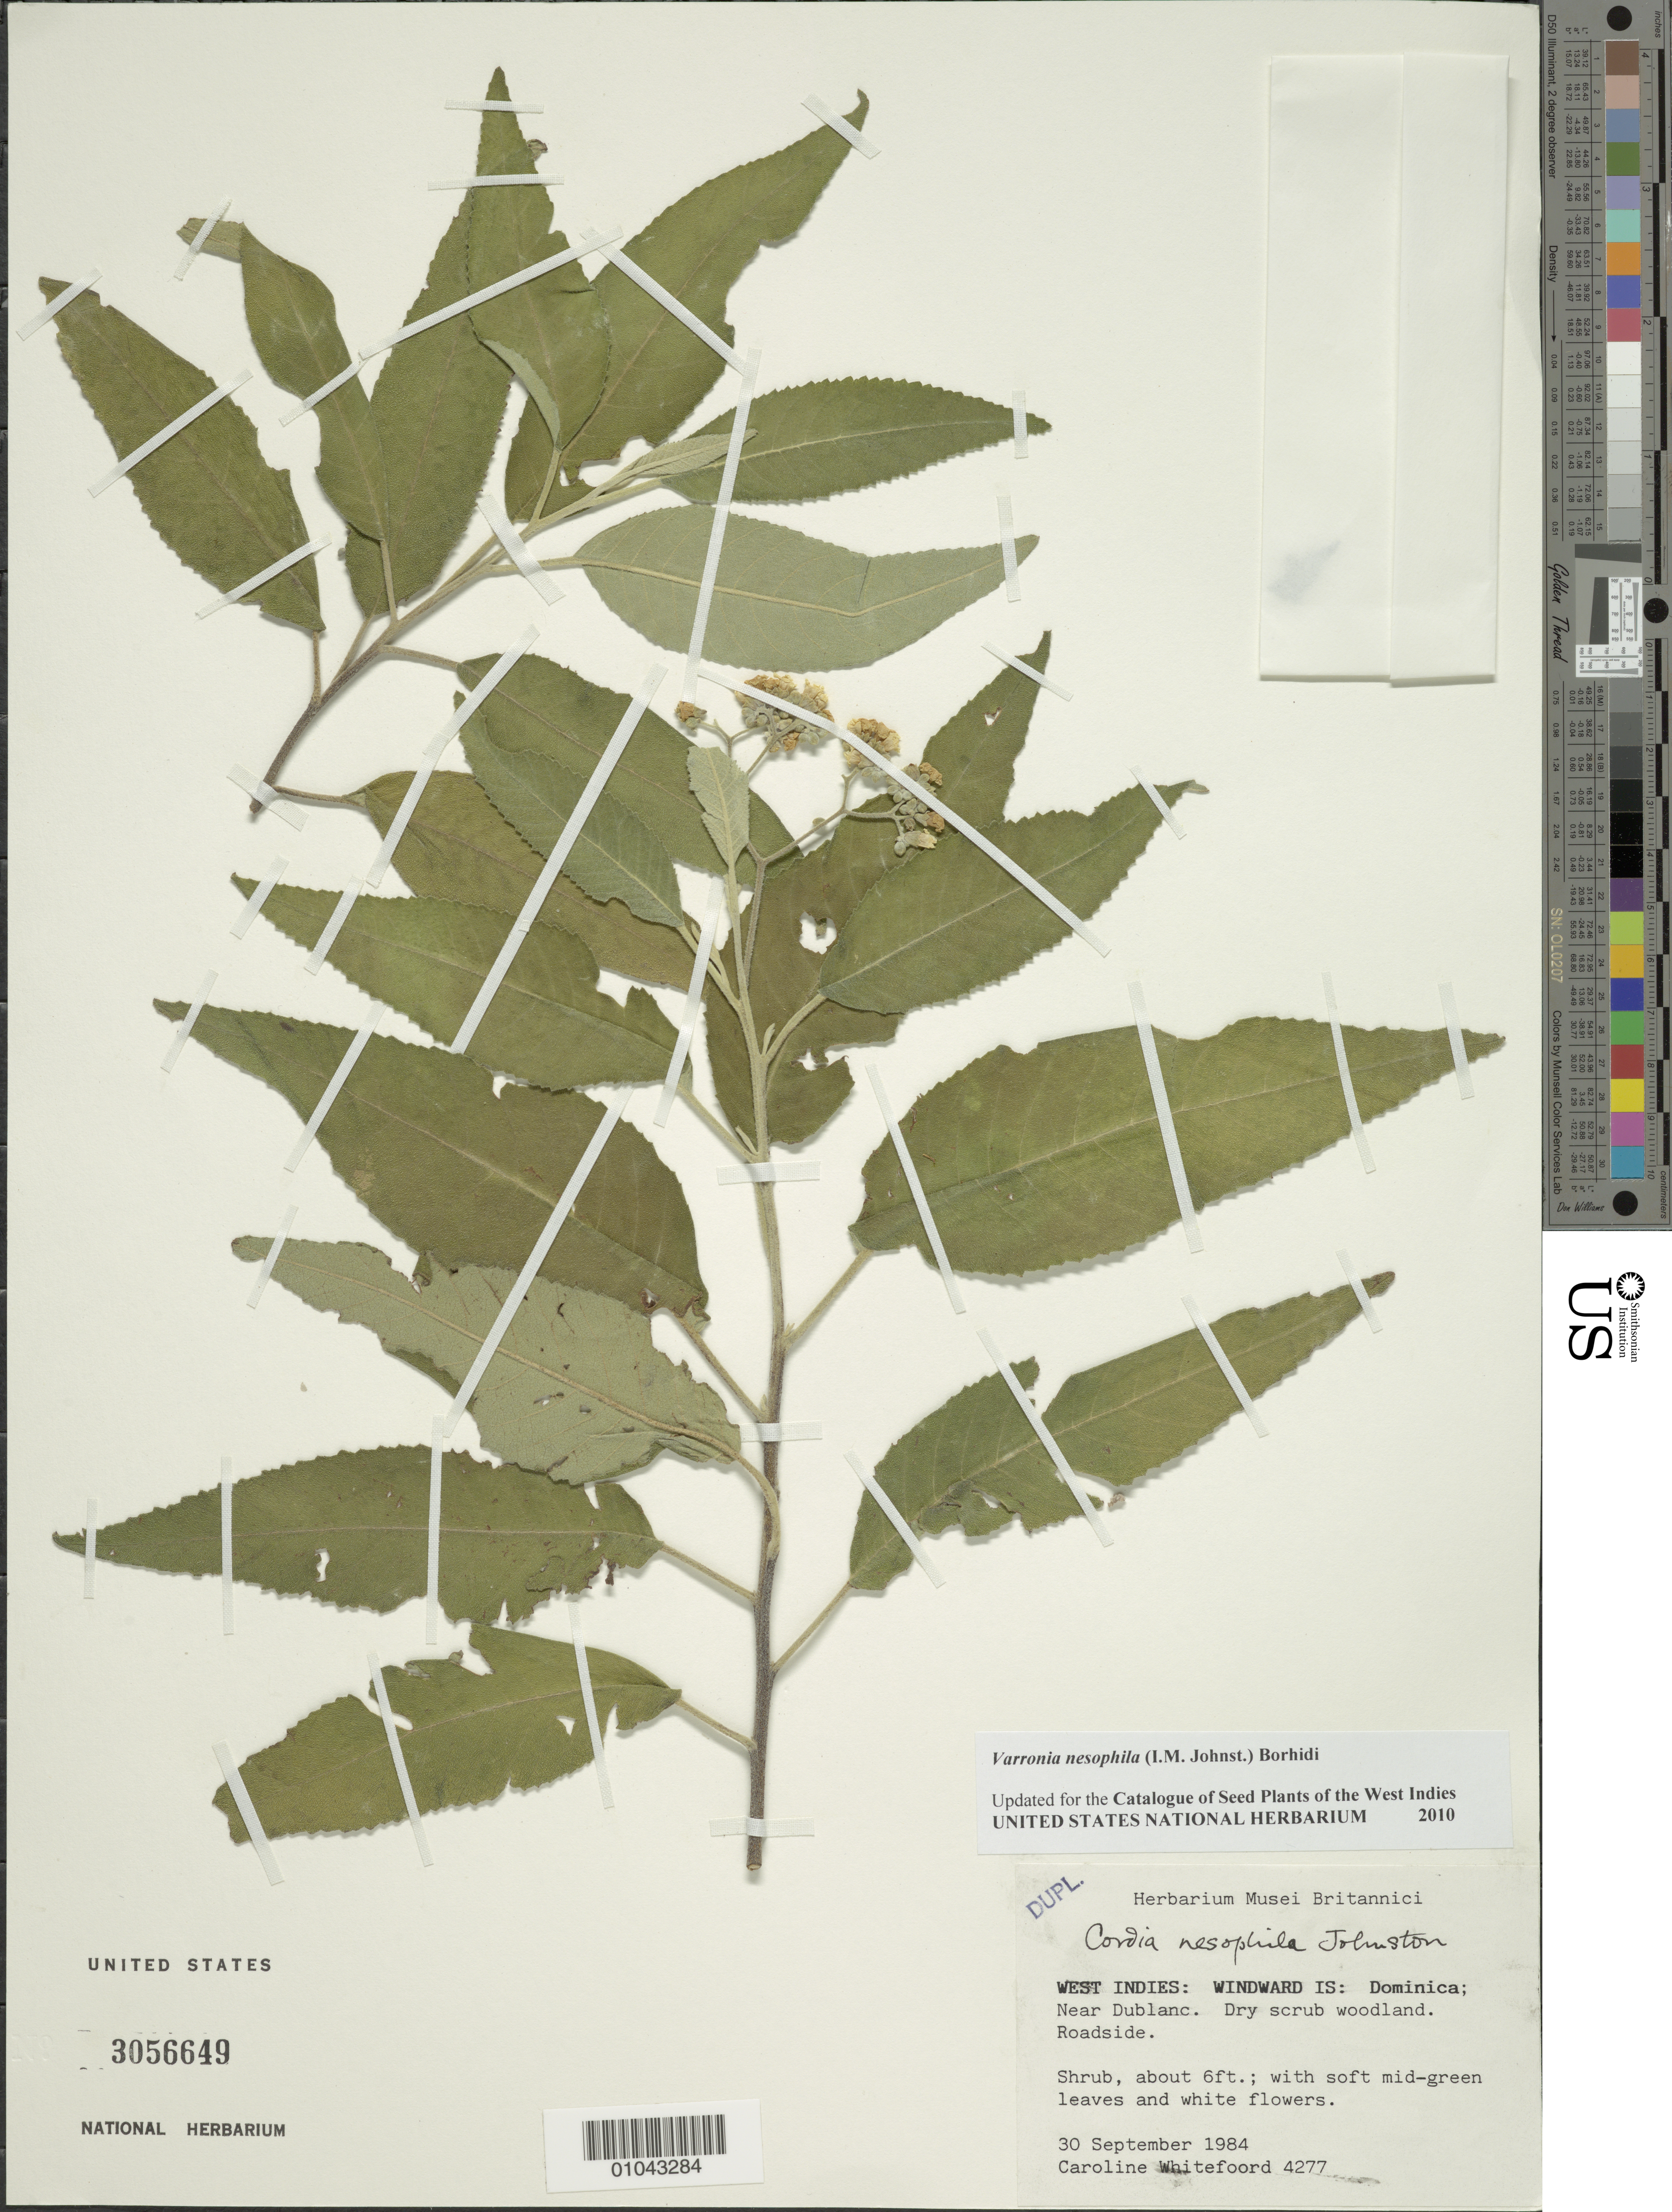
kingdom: Plantae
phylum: Tracheophyta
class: Magnoliopsida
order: Boraginales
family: Cordiaceae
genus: Varronia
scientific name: Varronia nesophila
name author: (I.M. Johnst.) Borhidi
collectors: C. Whitefoord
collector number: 4277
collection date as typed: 30 Sep 1984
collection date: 1984-09-30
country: Dominica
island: Dominica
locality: Near Dublanc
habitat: Dry scrub woodland, roadside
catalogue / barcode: US 3056649